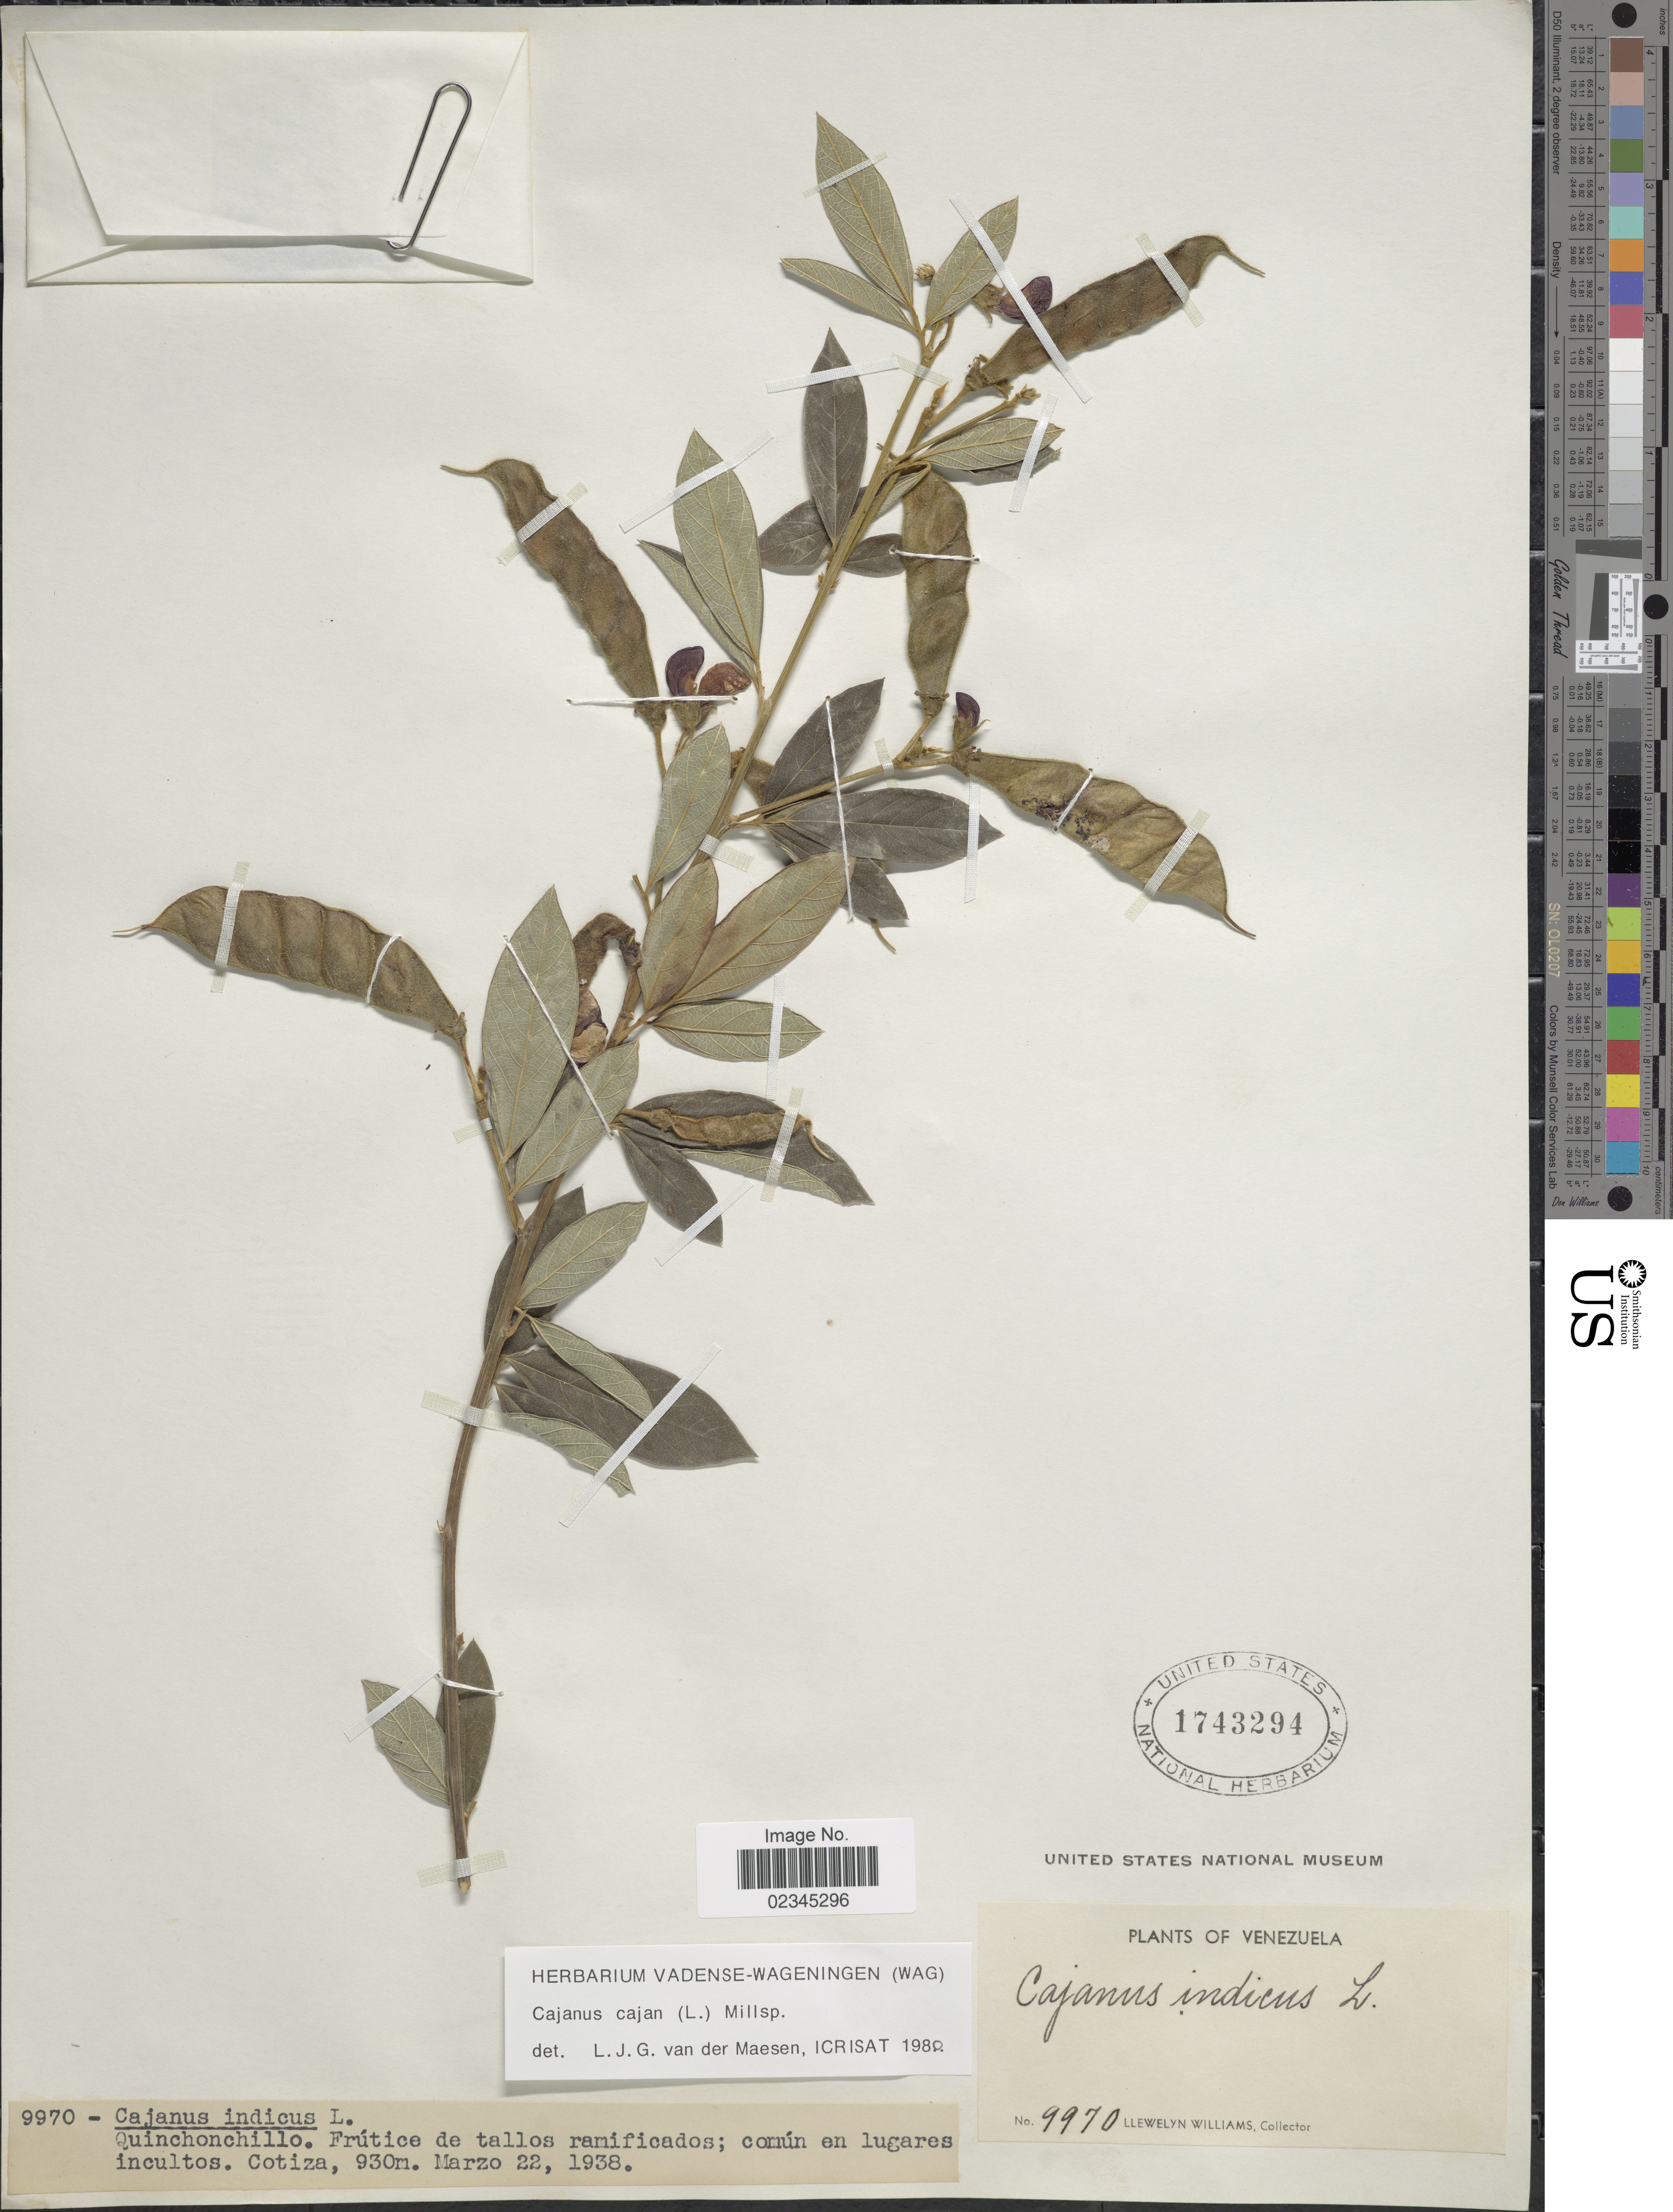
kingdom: Plantae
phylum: Tracheophyta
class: Magnoliopsida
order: Fabales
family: Fabaceae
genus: Cajanus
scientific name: Cajanus cajan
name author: (L.) Huth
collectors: Ll. Williams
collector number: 9970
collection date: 1938-03-22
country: Venezuela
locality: Quinchonchillo, Cotiza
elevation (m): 930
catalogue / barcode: US 1743294